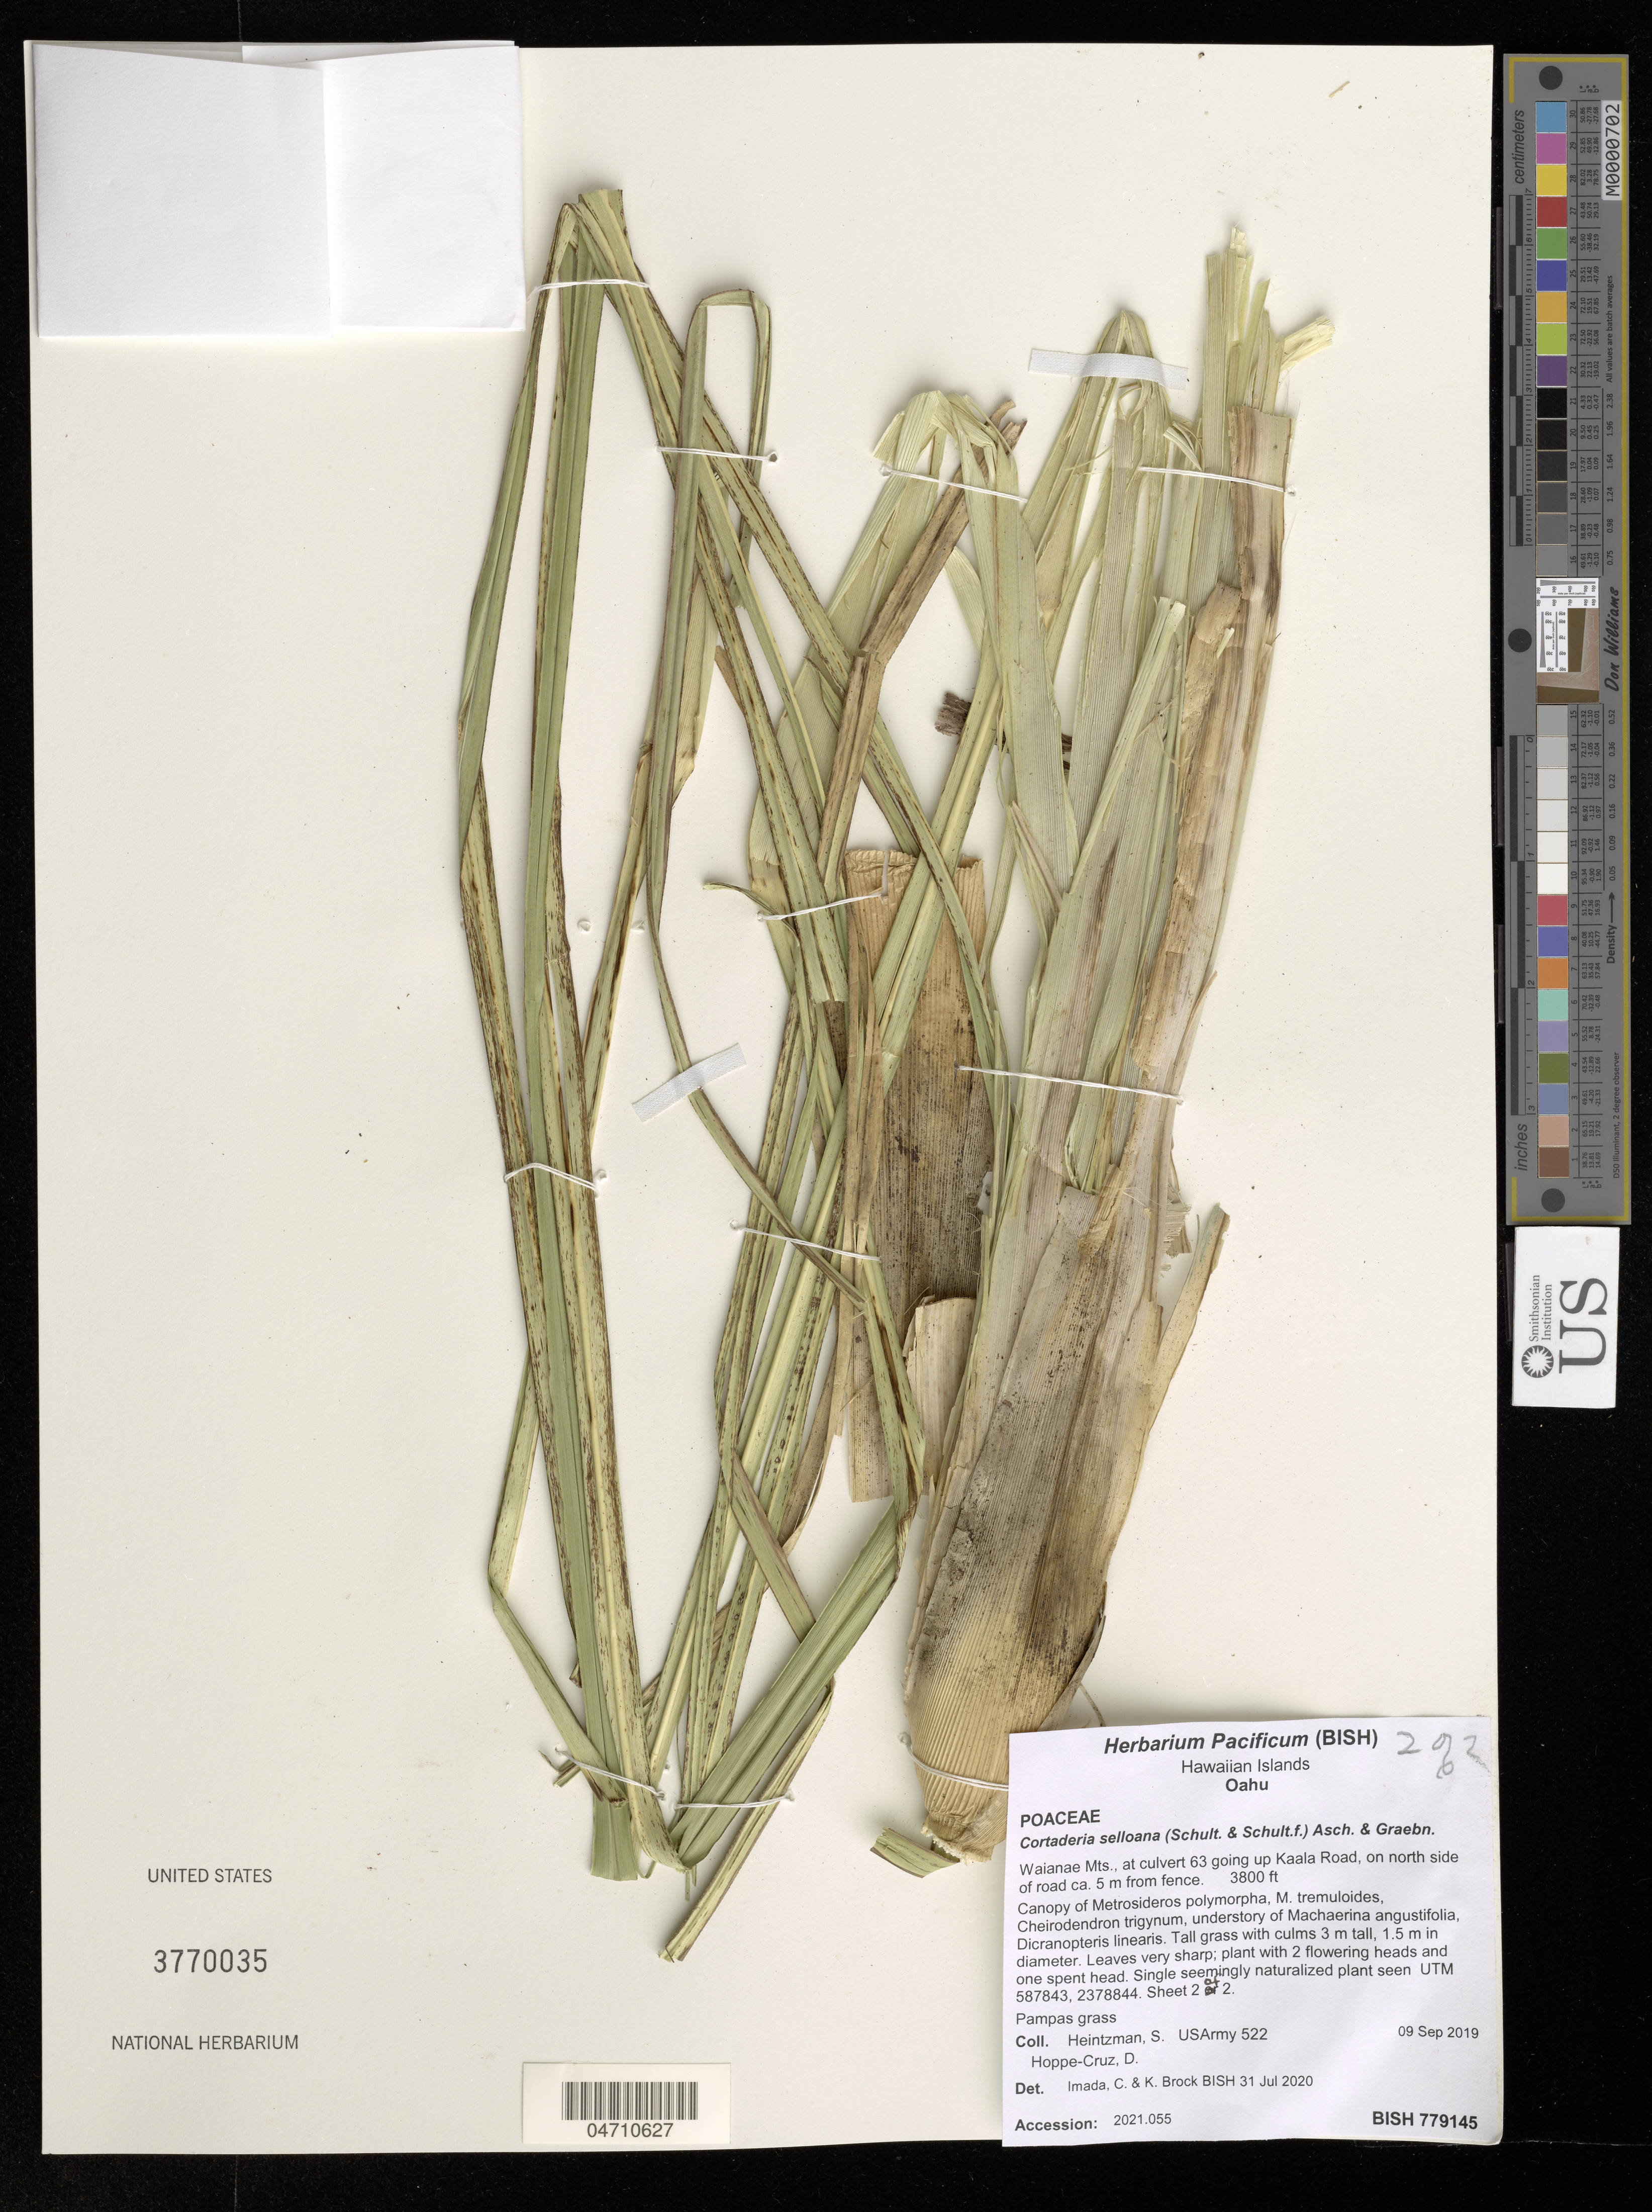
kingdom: Plantae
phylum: Tracheophyta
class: Liliopsida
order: Poales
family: Poaceae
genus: Cortaderia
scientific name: Cortaderia selloana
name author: (Schult. & Schult. f.) Asch. & Graebn.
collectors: S. Heintzman & D. Hoppe-Cruz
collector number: USArmy 522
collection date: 2019-09-09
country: United States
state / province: Hawaii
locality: Hawaiian Islands. Oahu. Waianae Mts., at culvert 63 going up Kaala Road, on north side of road ca. 5 m from fence.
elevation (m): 1158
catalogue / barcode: US 3770035